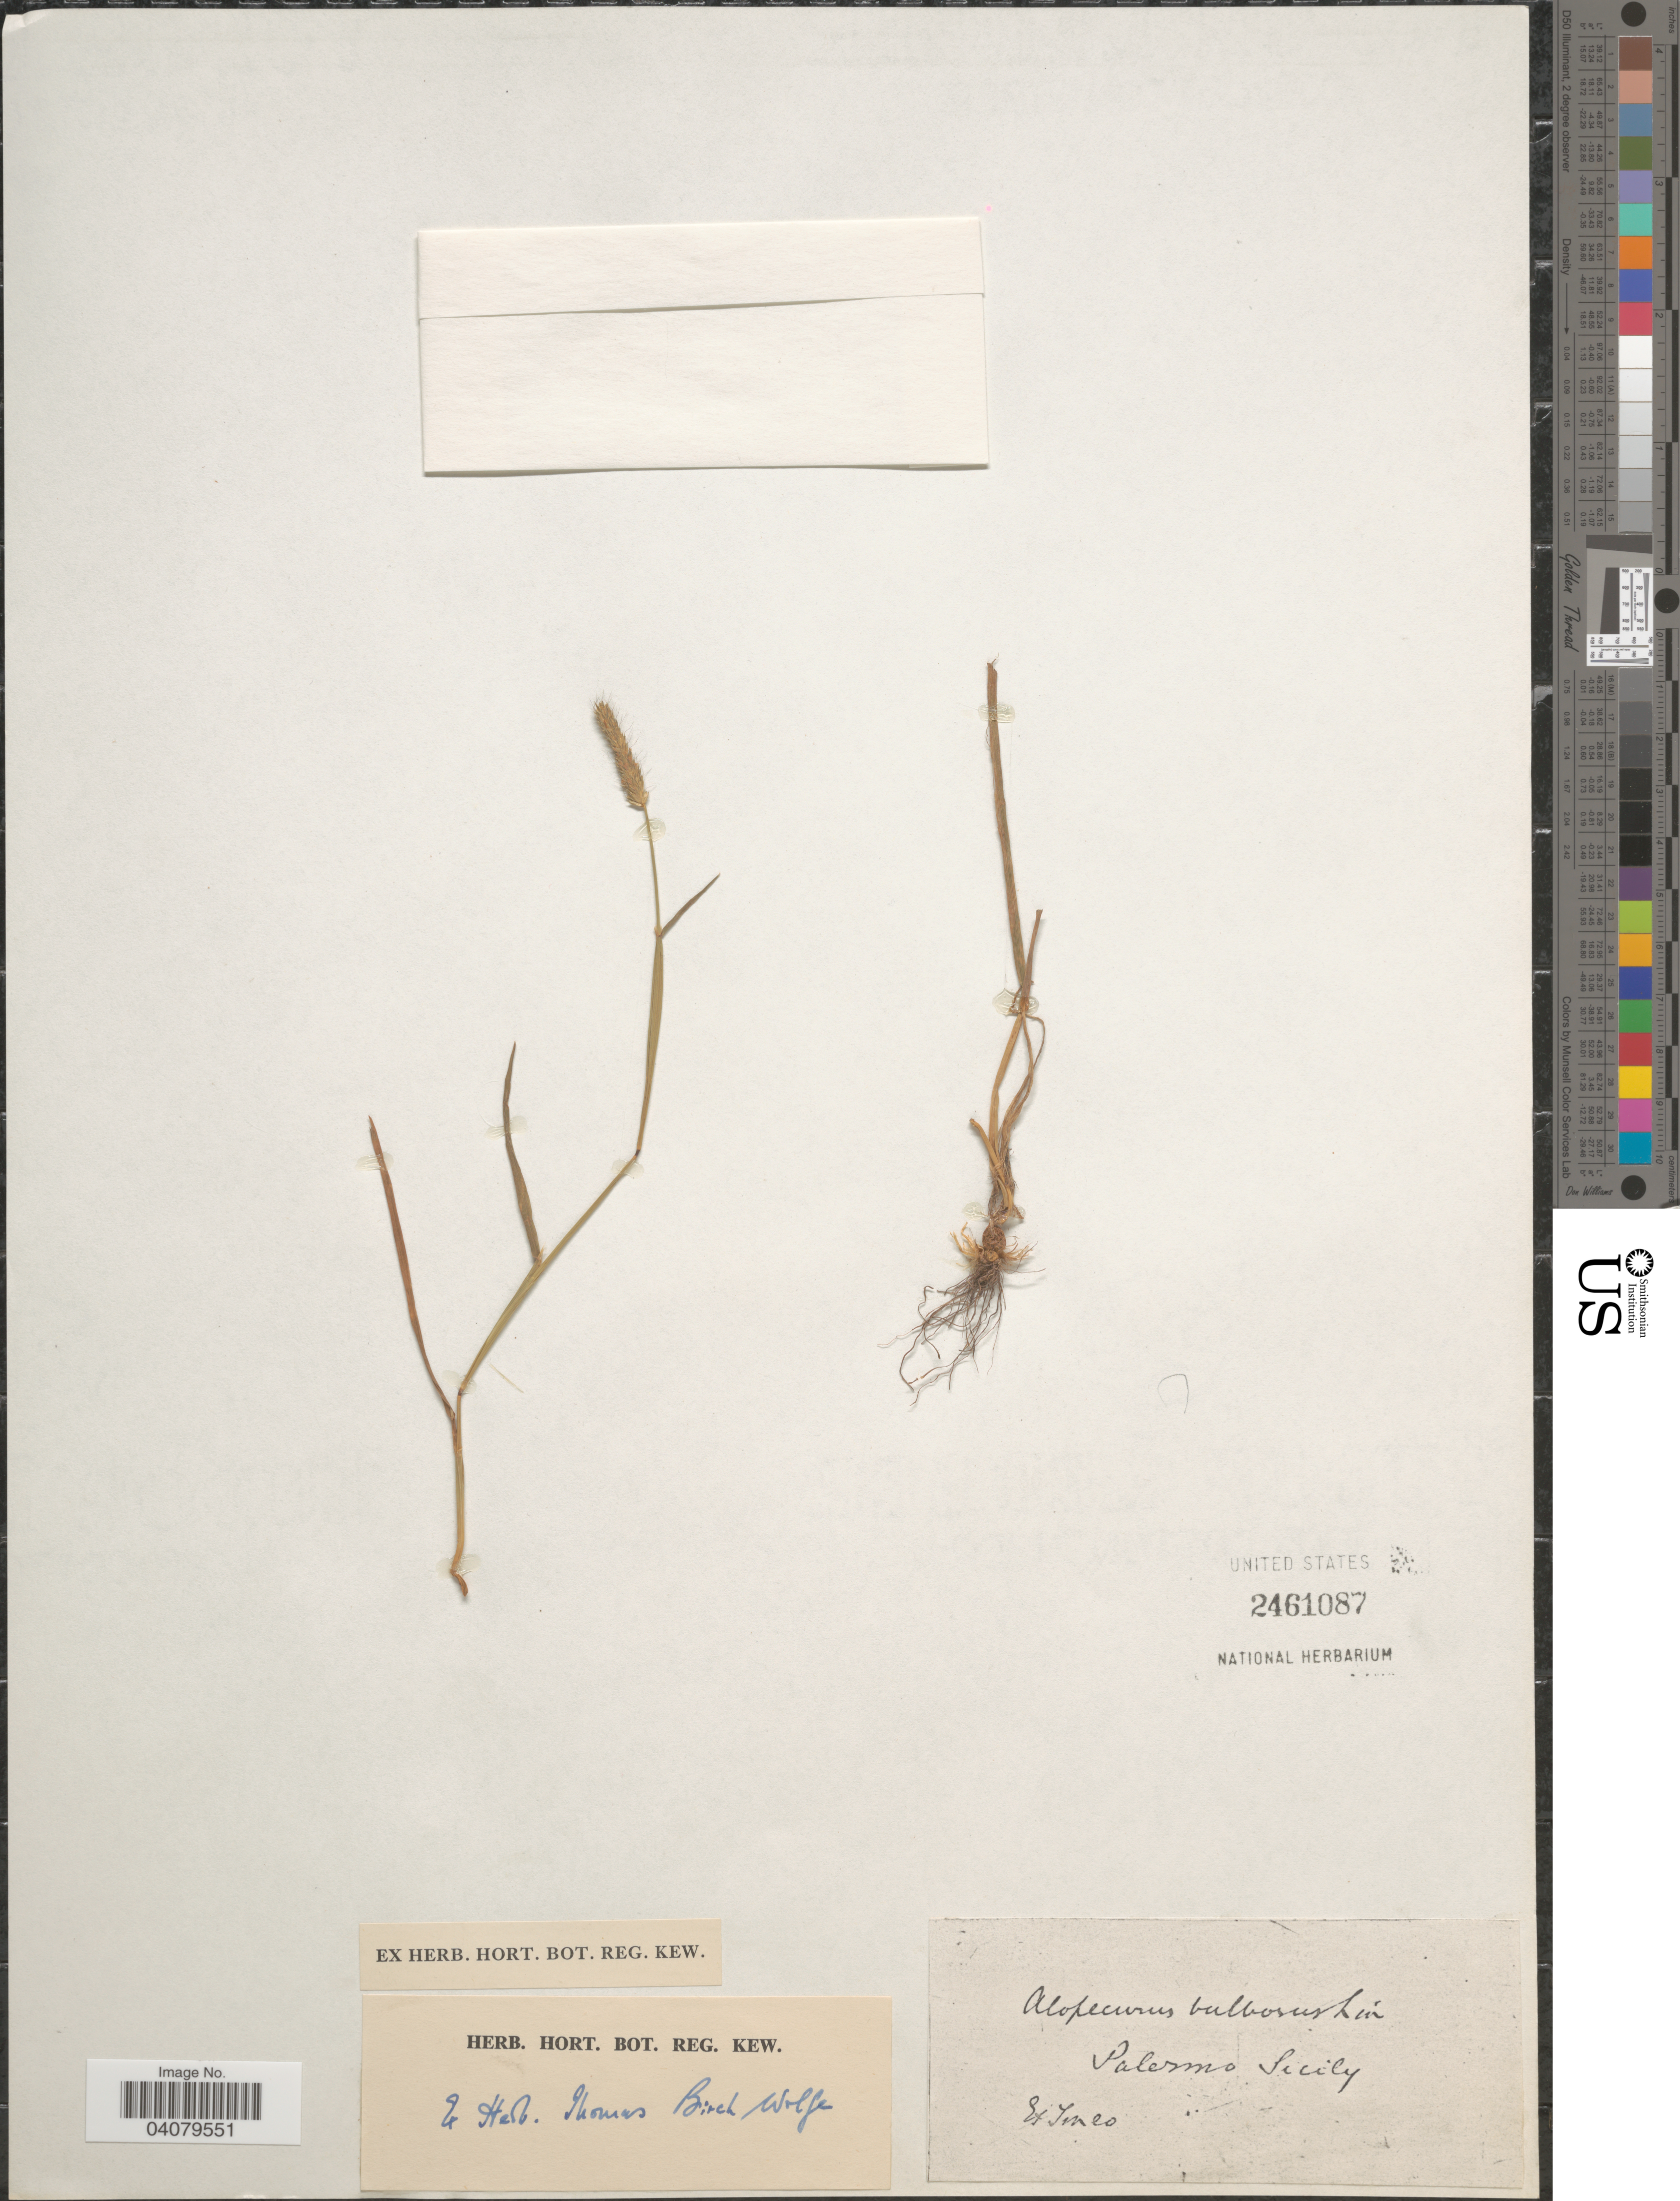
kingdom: Plantae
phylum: Tracheophyta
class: Liliopsida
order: Poales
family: Poaceae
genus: Alopecurus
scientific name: Alopecurus bulbosus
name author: Gouan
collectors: Imeo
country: Italy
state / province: Siciliana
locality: Palermo Sicily.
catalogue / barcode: US 2461087